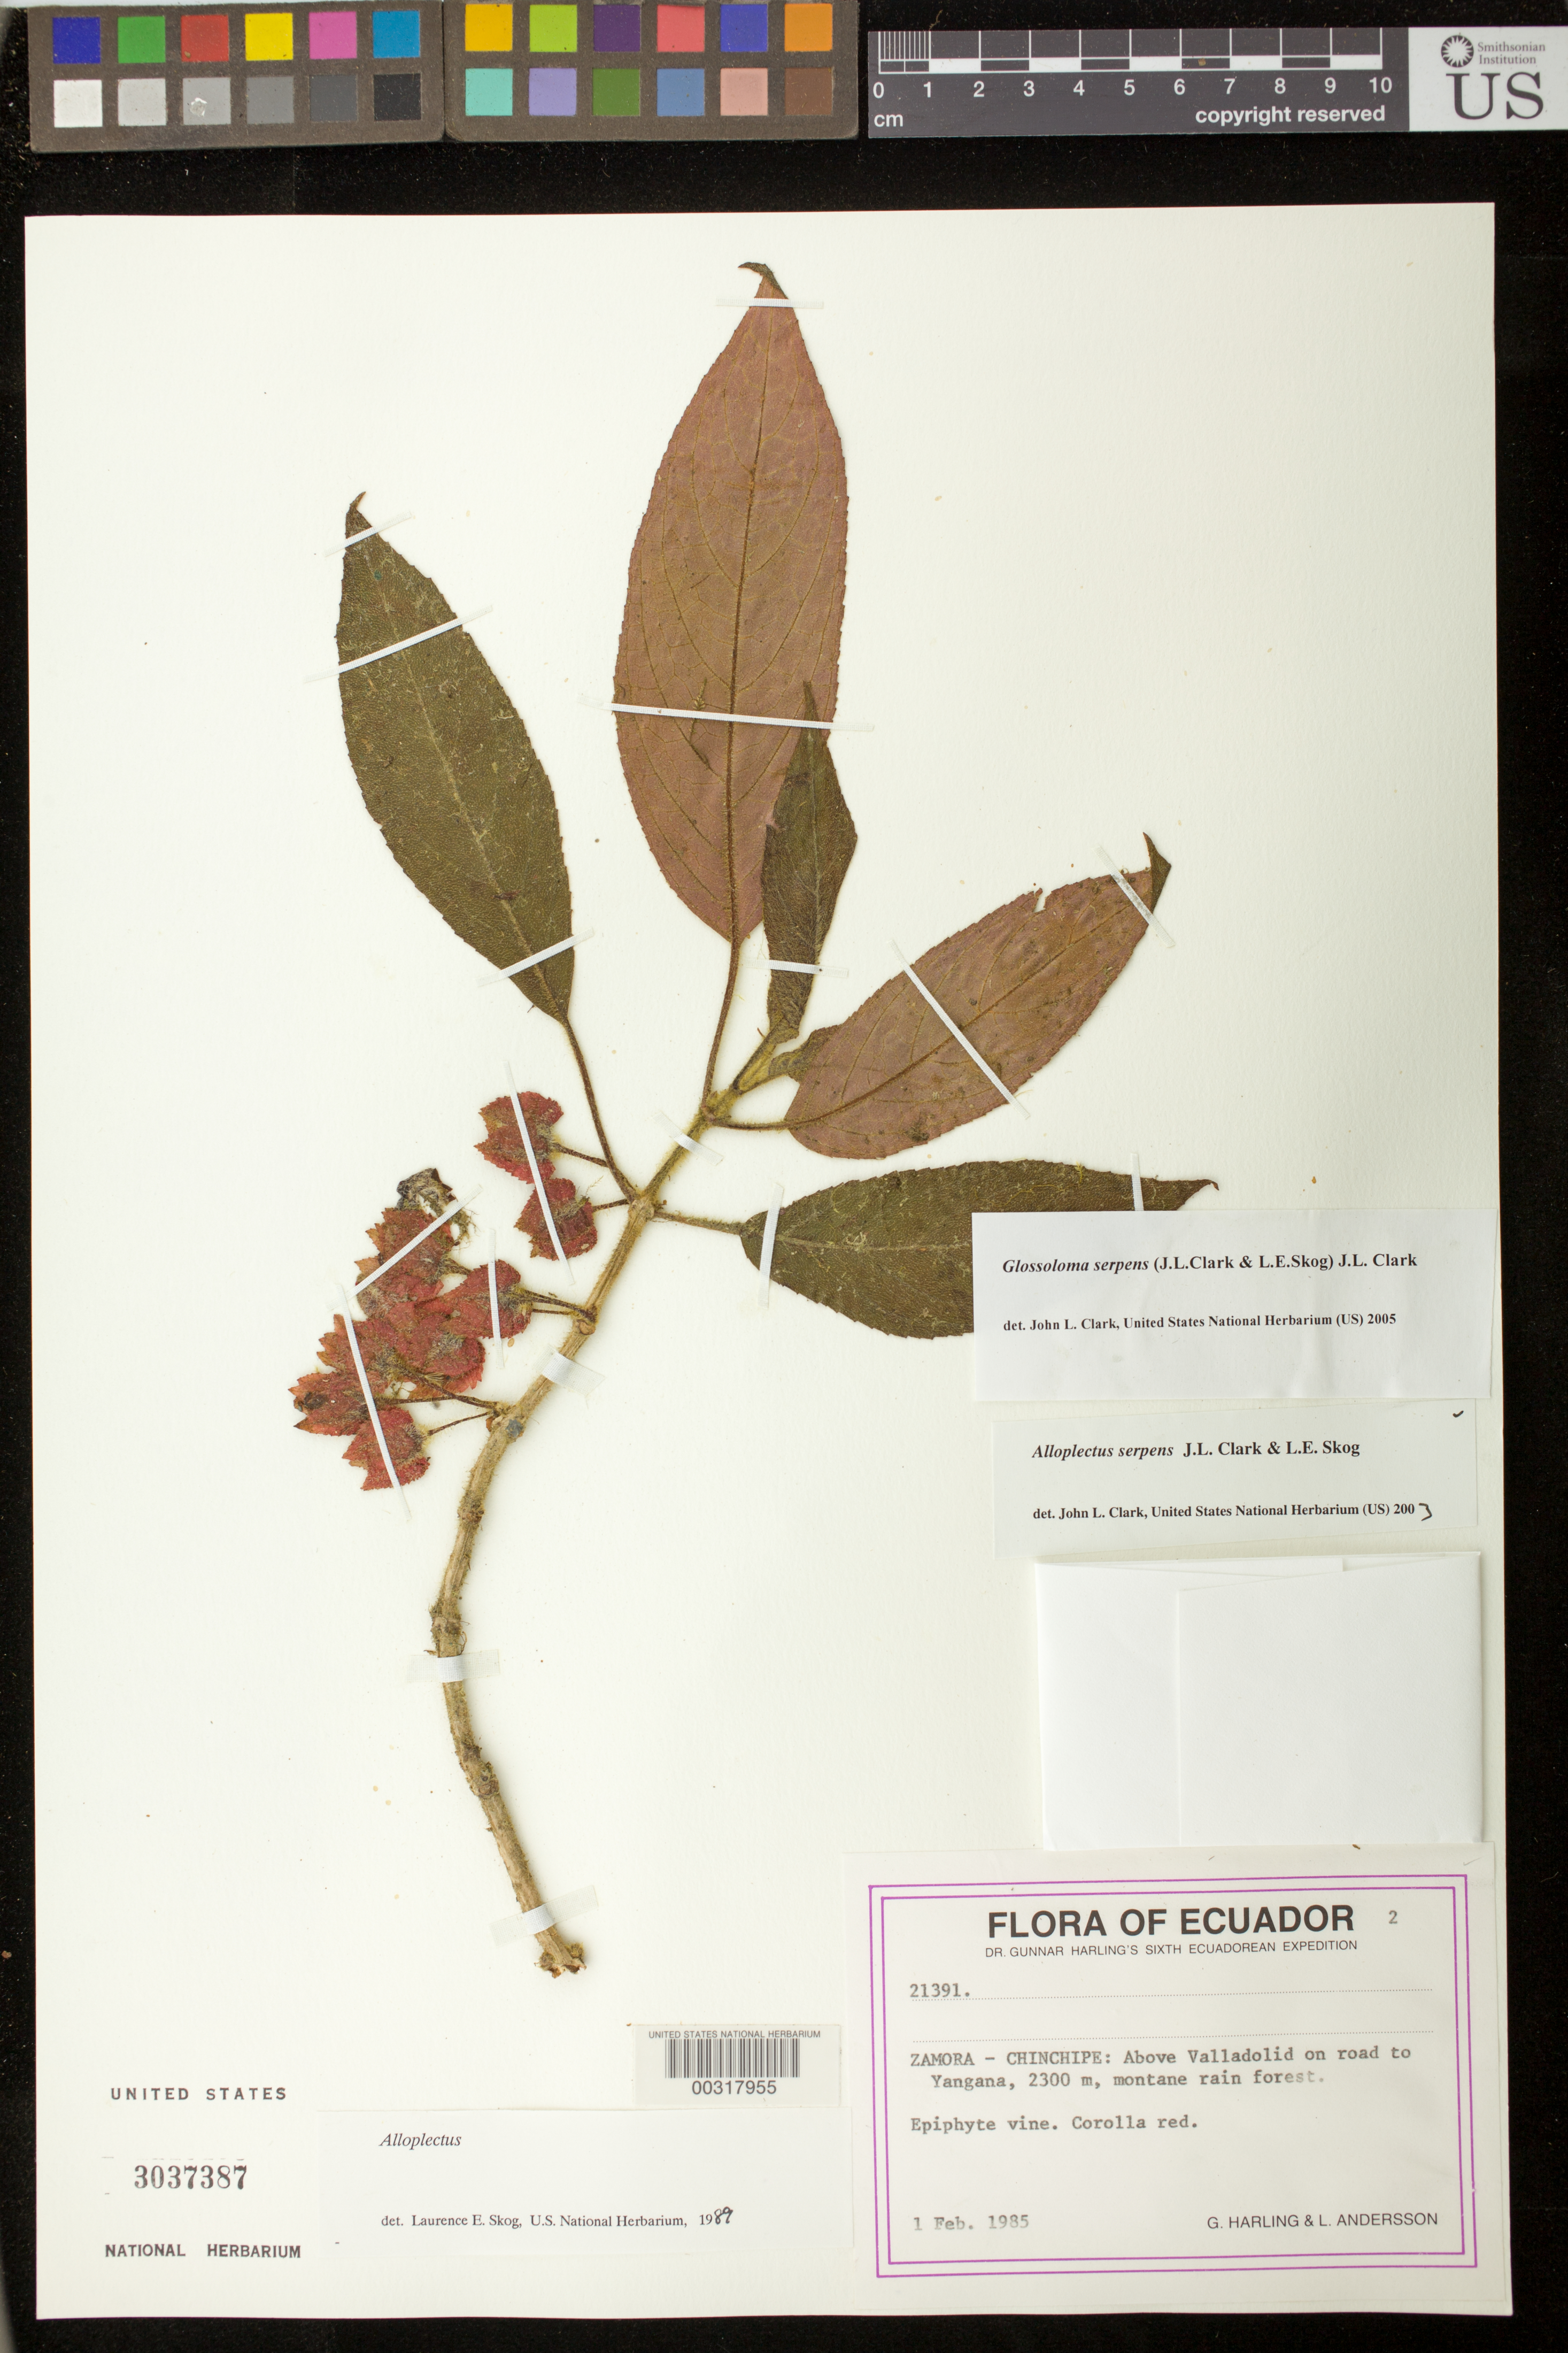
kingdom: Plantae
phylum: Tracheophyta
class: Magnoliopsida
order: Lamiales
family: Gesneriaceae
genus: Glossoloma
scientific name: Glossoloma serpens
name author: (J.L. Clark & L.E. Skog) J.L. Clark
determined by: Clark, J. L., (SEL), The Marie Selby Botanical Garden (UNITED STATES)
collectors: G. Harling & L. Andersson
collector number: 21391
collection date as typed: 01 Feb 1985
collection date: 1985-02-01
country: Ecuador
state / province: Zamora-Chinchipe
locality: Above Valladolid on road to Yangana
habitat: montane rain forest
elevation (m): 2300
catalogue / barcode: US 3037387